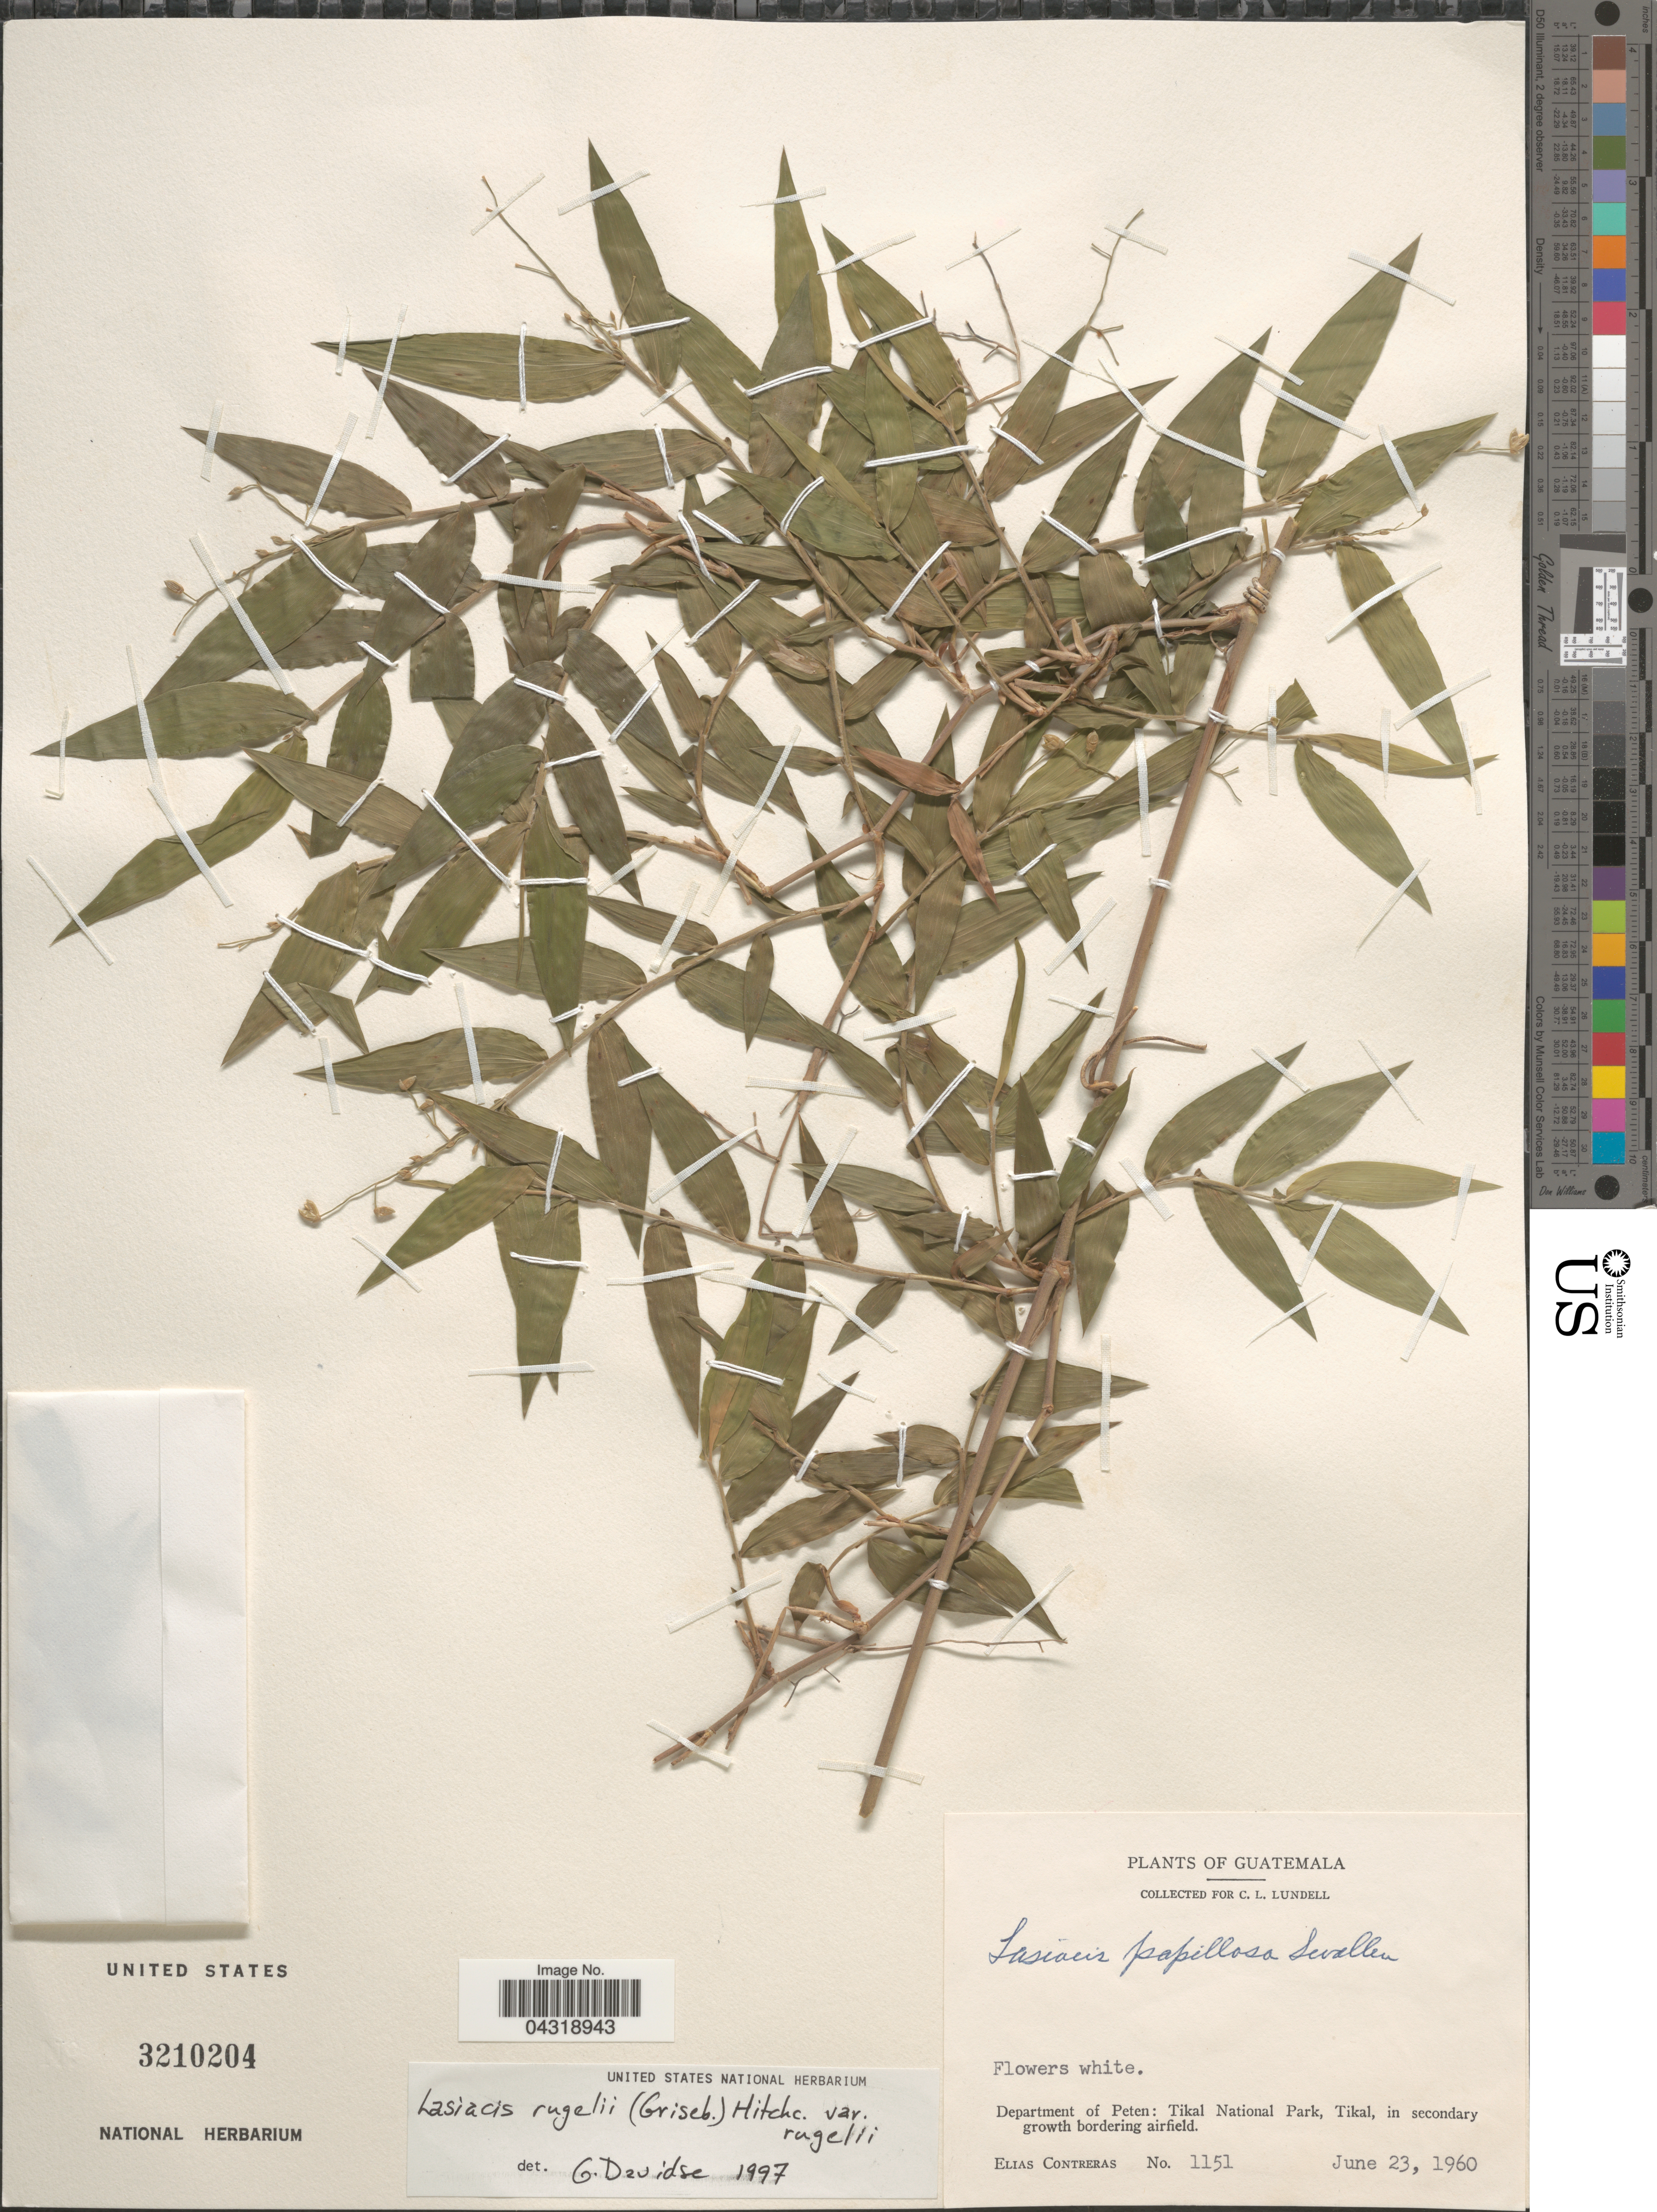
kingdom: Plantae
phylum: Tracheophyta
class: Liliopsida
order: Poales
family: Poaceae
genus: Lasiacis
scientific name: Lasiacis rugelii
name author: (Griseb.) Hitchc.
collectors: E. Contreras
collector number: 1151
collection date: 1960-06-23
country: Guatemala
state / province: El Peten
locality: Department of Peten: Tikal National Park, Tikal, in secondary growth bordering airfield.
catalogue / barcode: US 3210204